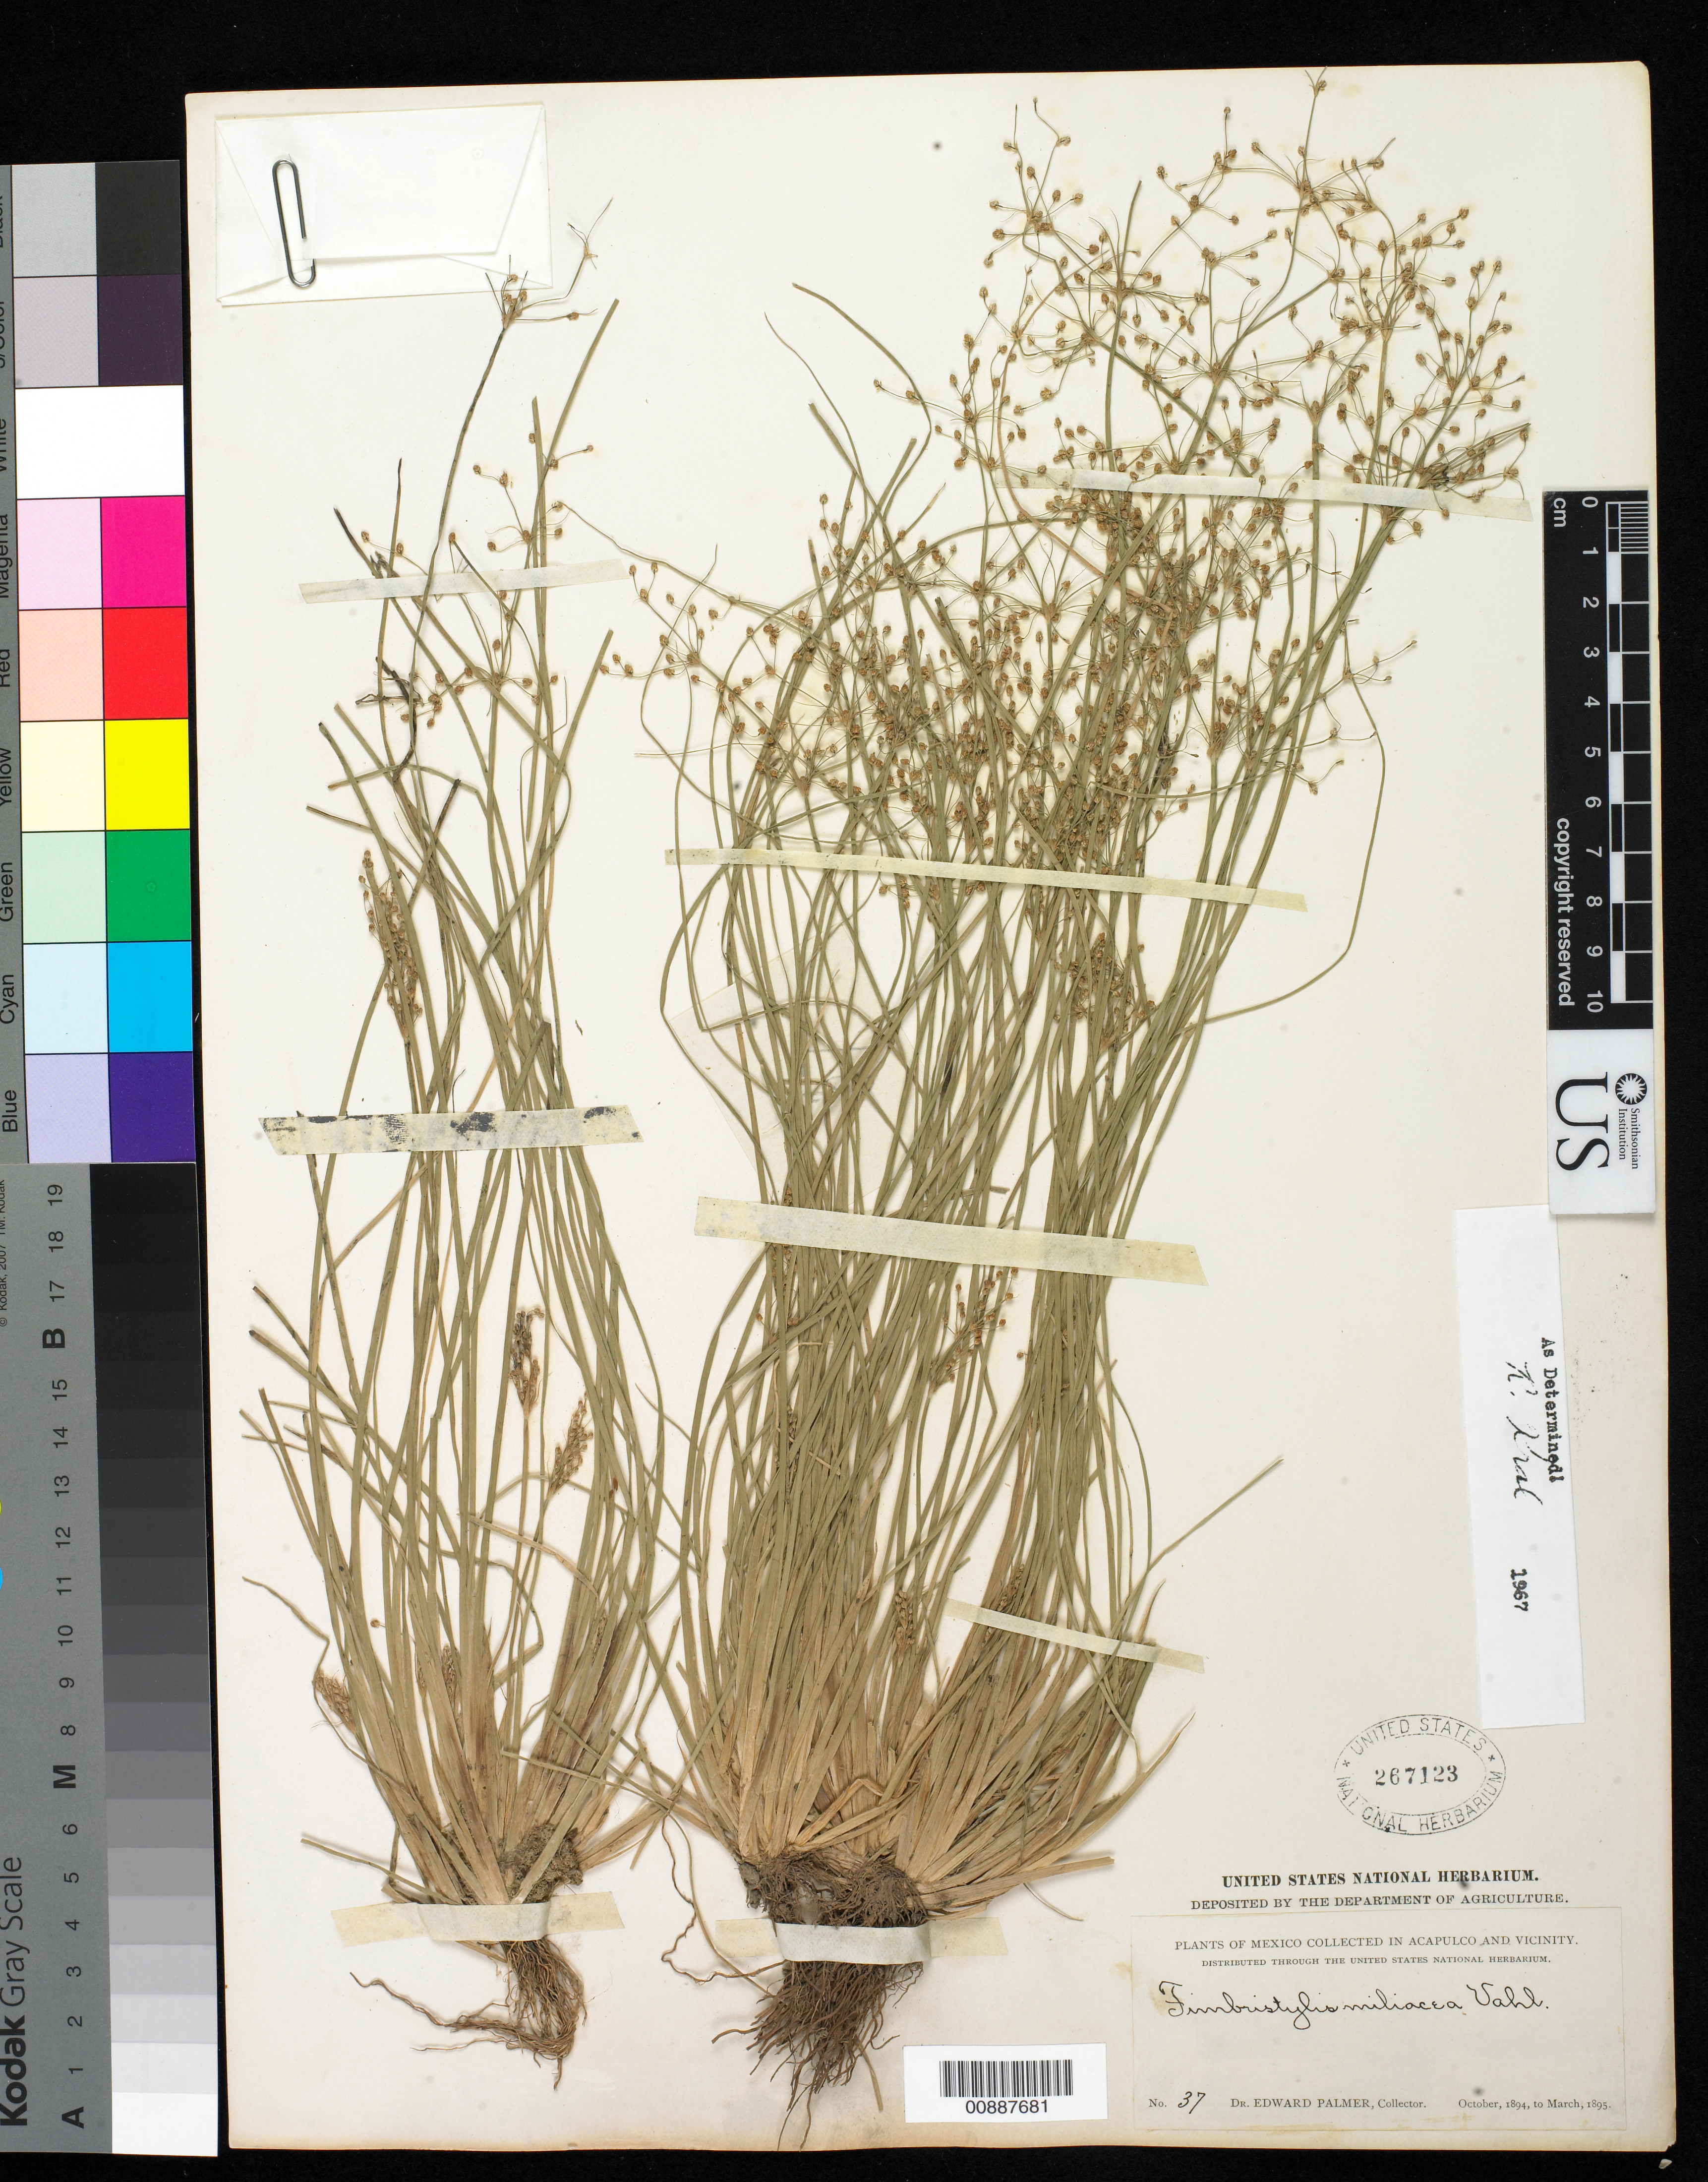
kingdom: Plantae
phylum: Tracheophyta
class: Liliopsida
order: Poales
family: Cyperaceae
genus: Fimbristylis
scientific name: Fimbristylis littoralis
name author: Gaudich.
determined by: Strong, M. T., (US), Smithsonian Institution - National Museum of Natural History (UNITED STATES)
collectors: E. Palmer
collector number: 37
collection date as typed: Oct 1894 to -- Mar 1895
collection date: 1894-10/1895-03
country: Mexico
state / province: Guerrero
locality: Acapulco, Guerrero and vicinity.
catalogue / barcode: US 267123